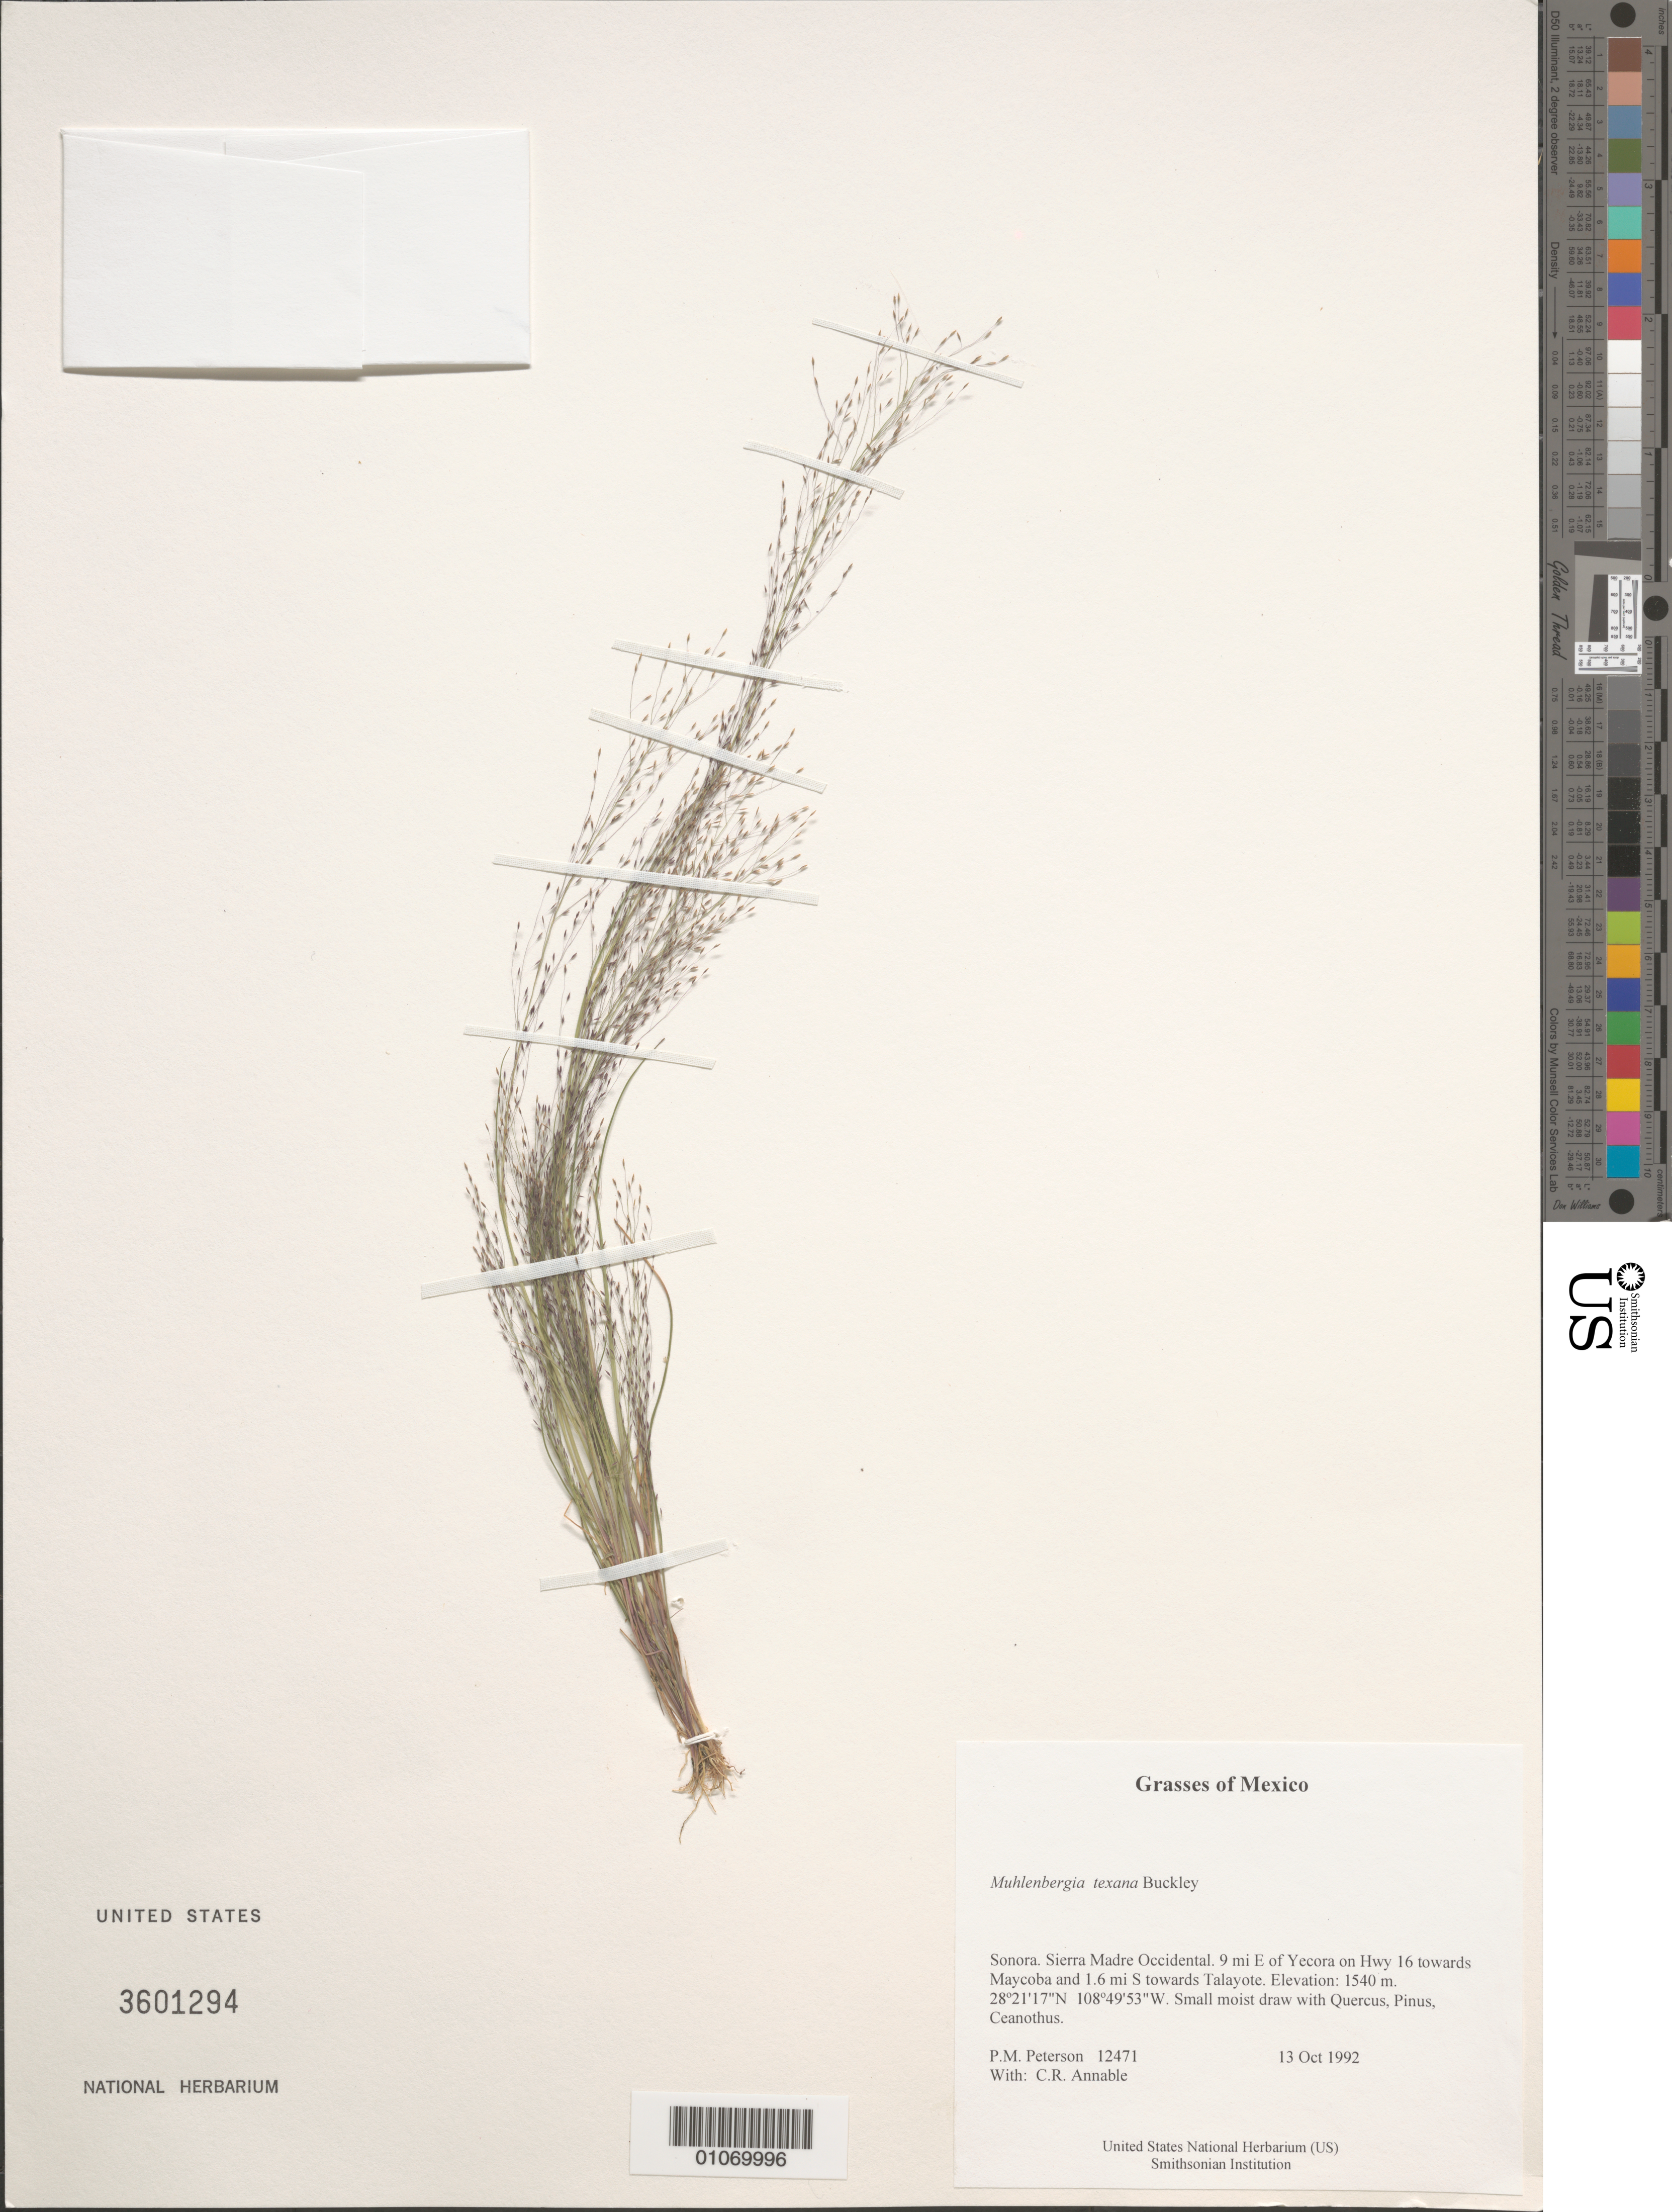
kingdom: Plantae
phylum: Tracheophyta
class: Liliopsida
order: Poales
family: Poaceae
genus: Muhlenbergia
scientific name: Muhlenbergia texana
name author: Buckley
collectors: P. M. Peterson & C. R. Annable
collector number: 12471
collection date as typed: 13 Oct 1992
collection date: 1992-10-13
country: Mexico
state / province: Sonora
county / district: Sierra Madre Occidental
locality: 9 mi E of Yecora on Hwy 16 towards Maycoba and 1.6 mi S towards Talayote.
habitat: Small moist draw with Quercus, Pinus, Ceanothus.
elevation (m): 1540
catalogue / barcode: US 3601294